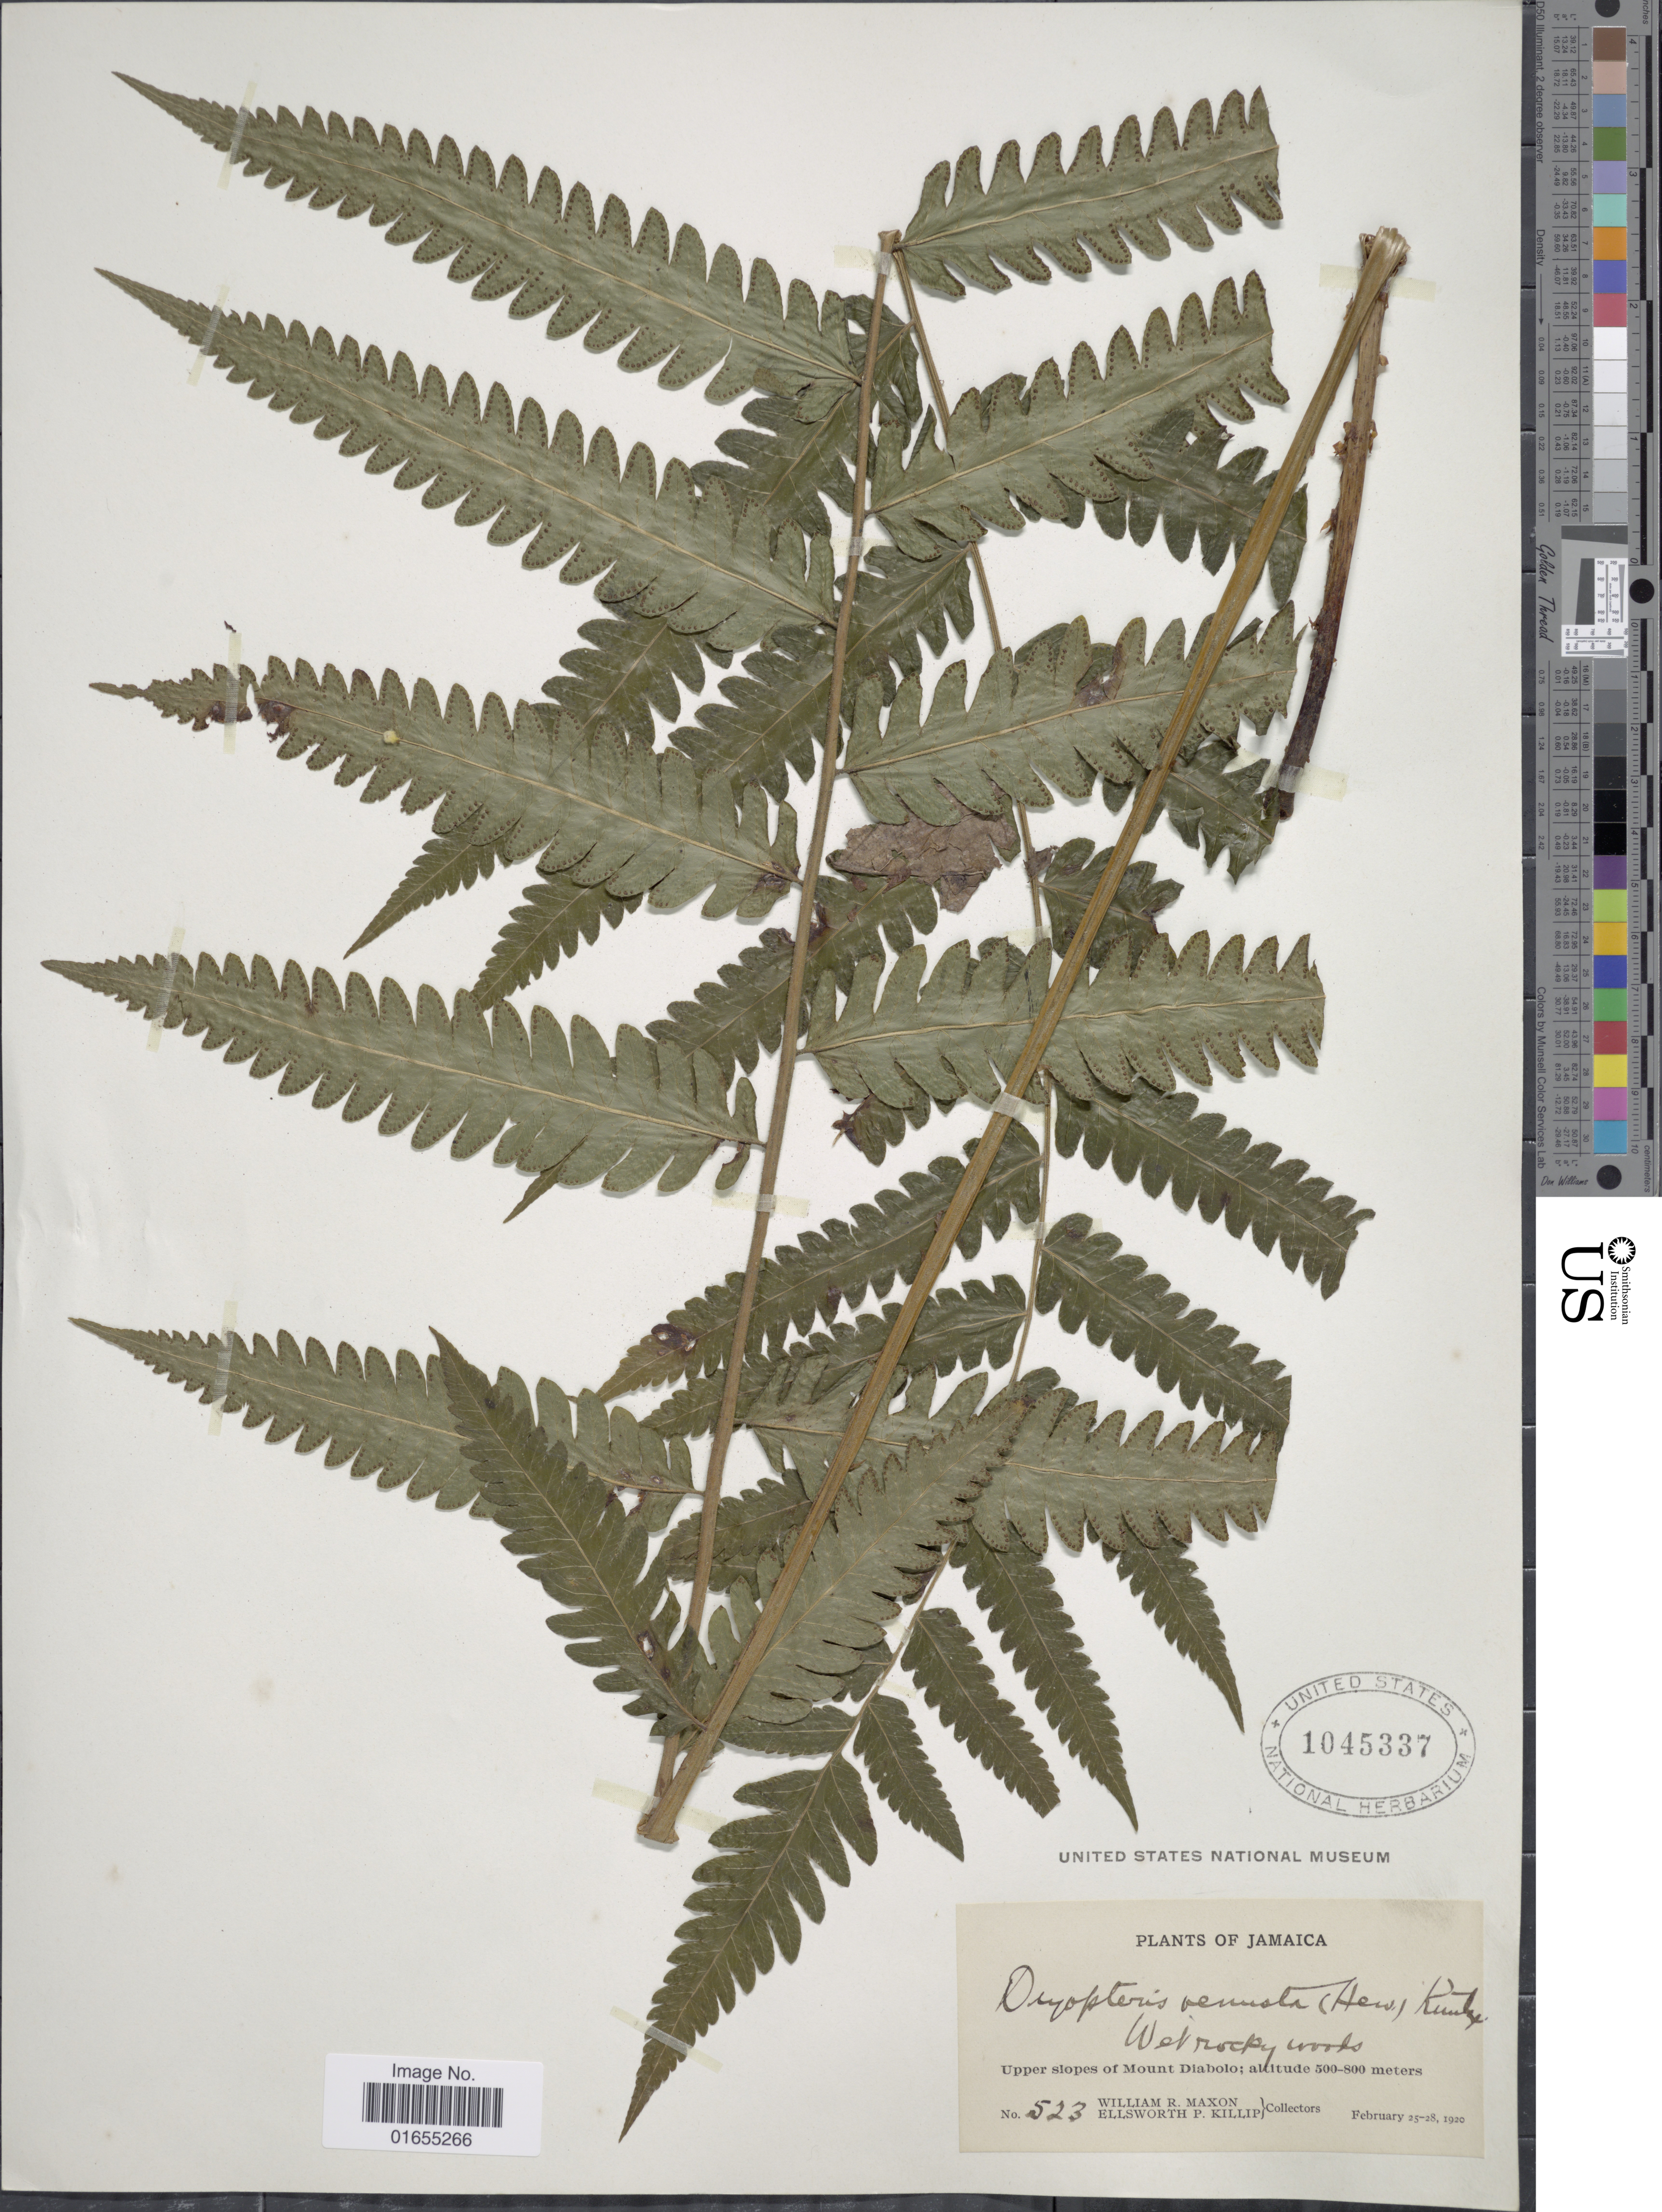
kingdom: Plantae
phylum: Tracheophyta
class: Polypodiopsida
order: Polypodiales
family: Thelypteridaceae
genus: Goniopteris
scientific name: Goniopteris venusta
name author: (Heward) Pic. Serm.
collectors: W. R. Maxon & E. P. Killip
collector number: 523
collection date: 1920-02-25/1920-02-28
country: Jamaica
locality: Upper slopes of Mount Diabolo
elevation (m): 500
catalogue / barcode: US 1045337